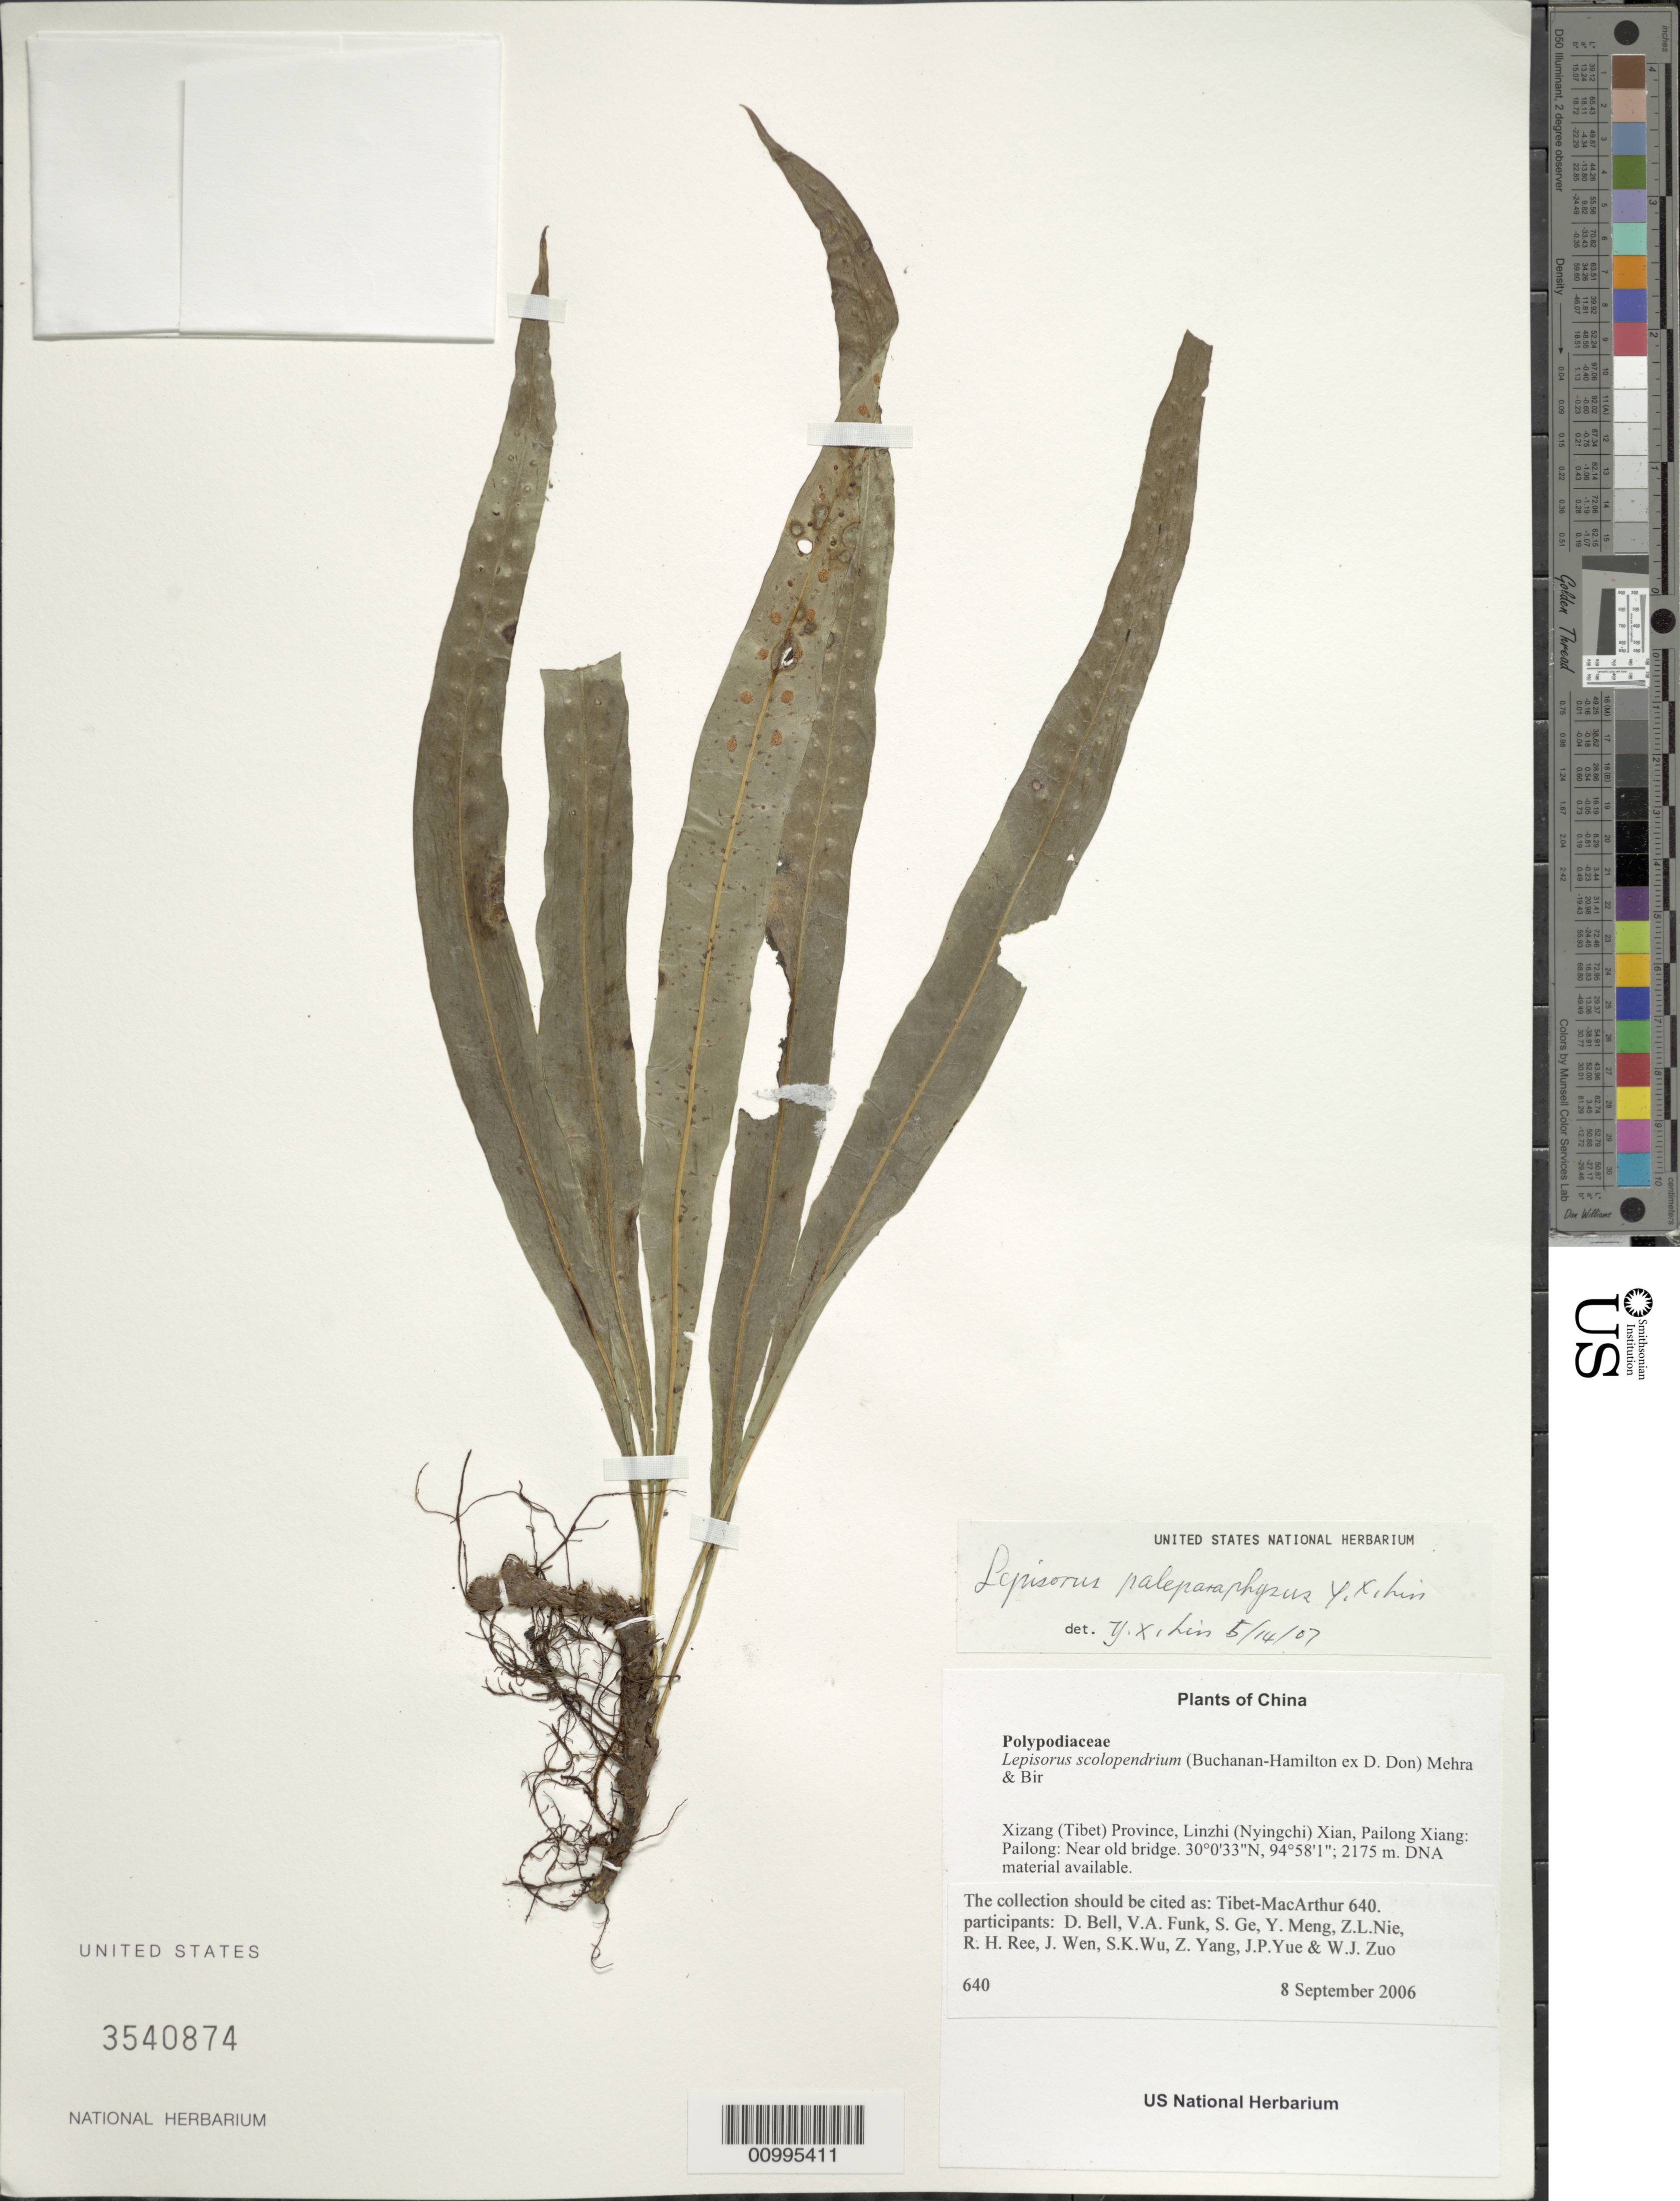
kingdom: Plantae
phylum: Tracheophyta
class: Polypodiopsida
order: Polypodiales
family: Polypodiaceae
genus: Lepisorus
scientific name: Lepisorus paleparaphysus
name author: Y.X. Lin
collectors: Tibet-MacArthur, D. A. Bell, V. Funk, S. Ge, Y. Meng, Z. Nie, R. Ree, J. Wen, S. K. Wu, Z. Yang, J. Yue & W. Zuo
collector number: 640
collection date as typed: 08 Sep 2006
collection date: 2006-09-08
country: China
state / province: Xizang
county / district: Linzhi (Nyingchi) Xian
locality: Pailong Xiang: Pailong. Near old bridge.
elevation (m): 2175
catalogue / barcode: US 3540874